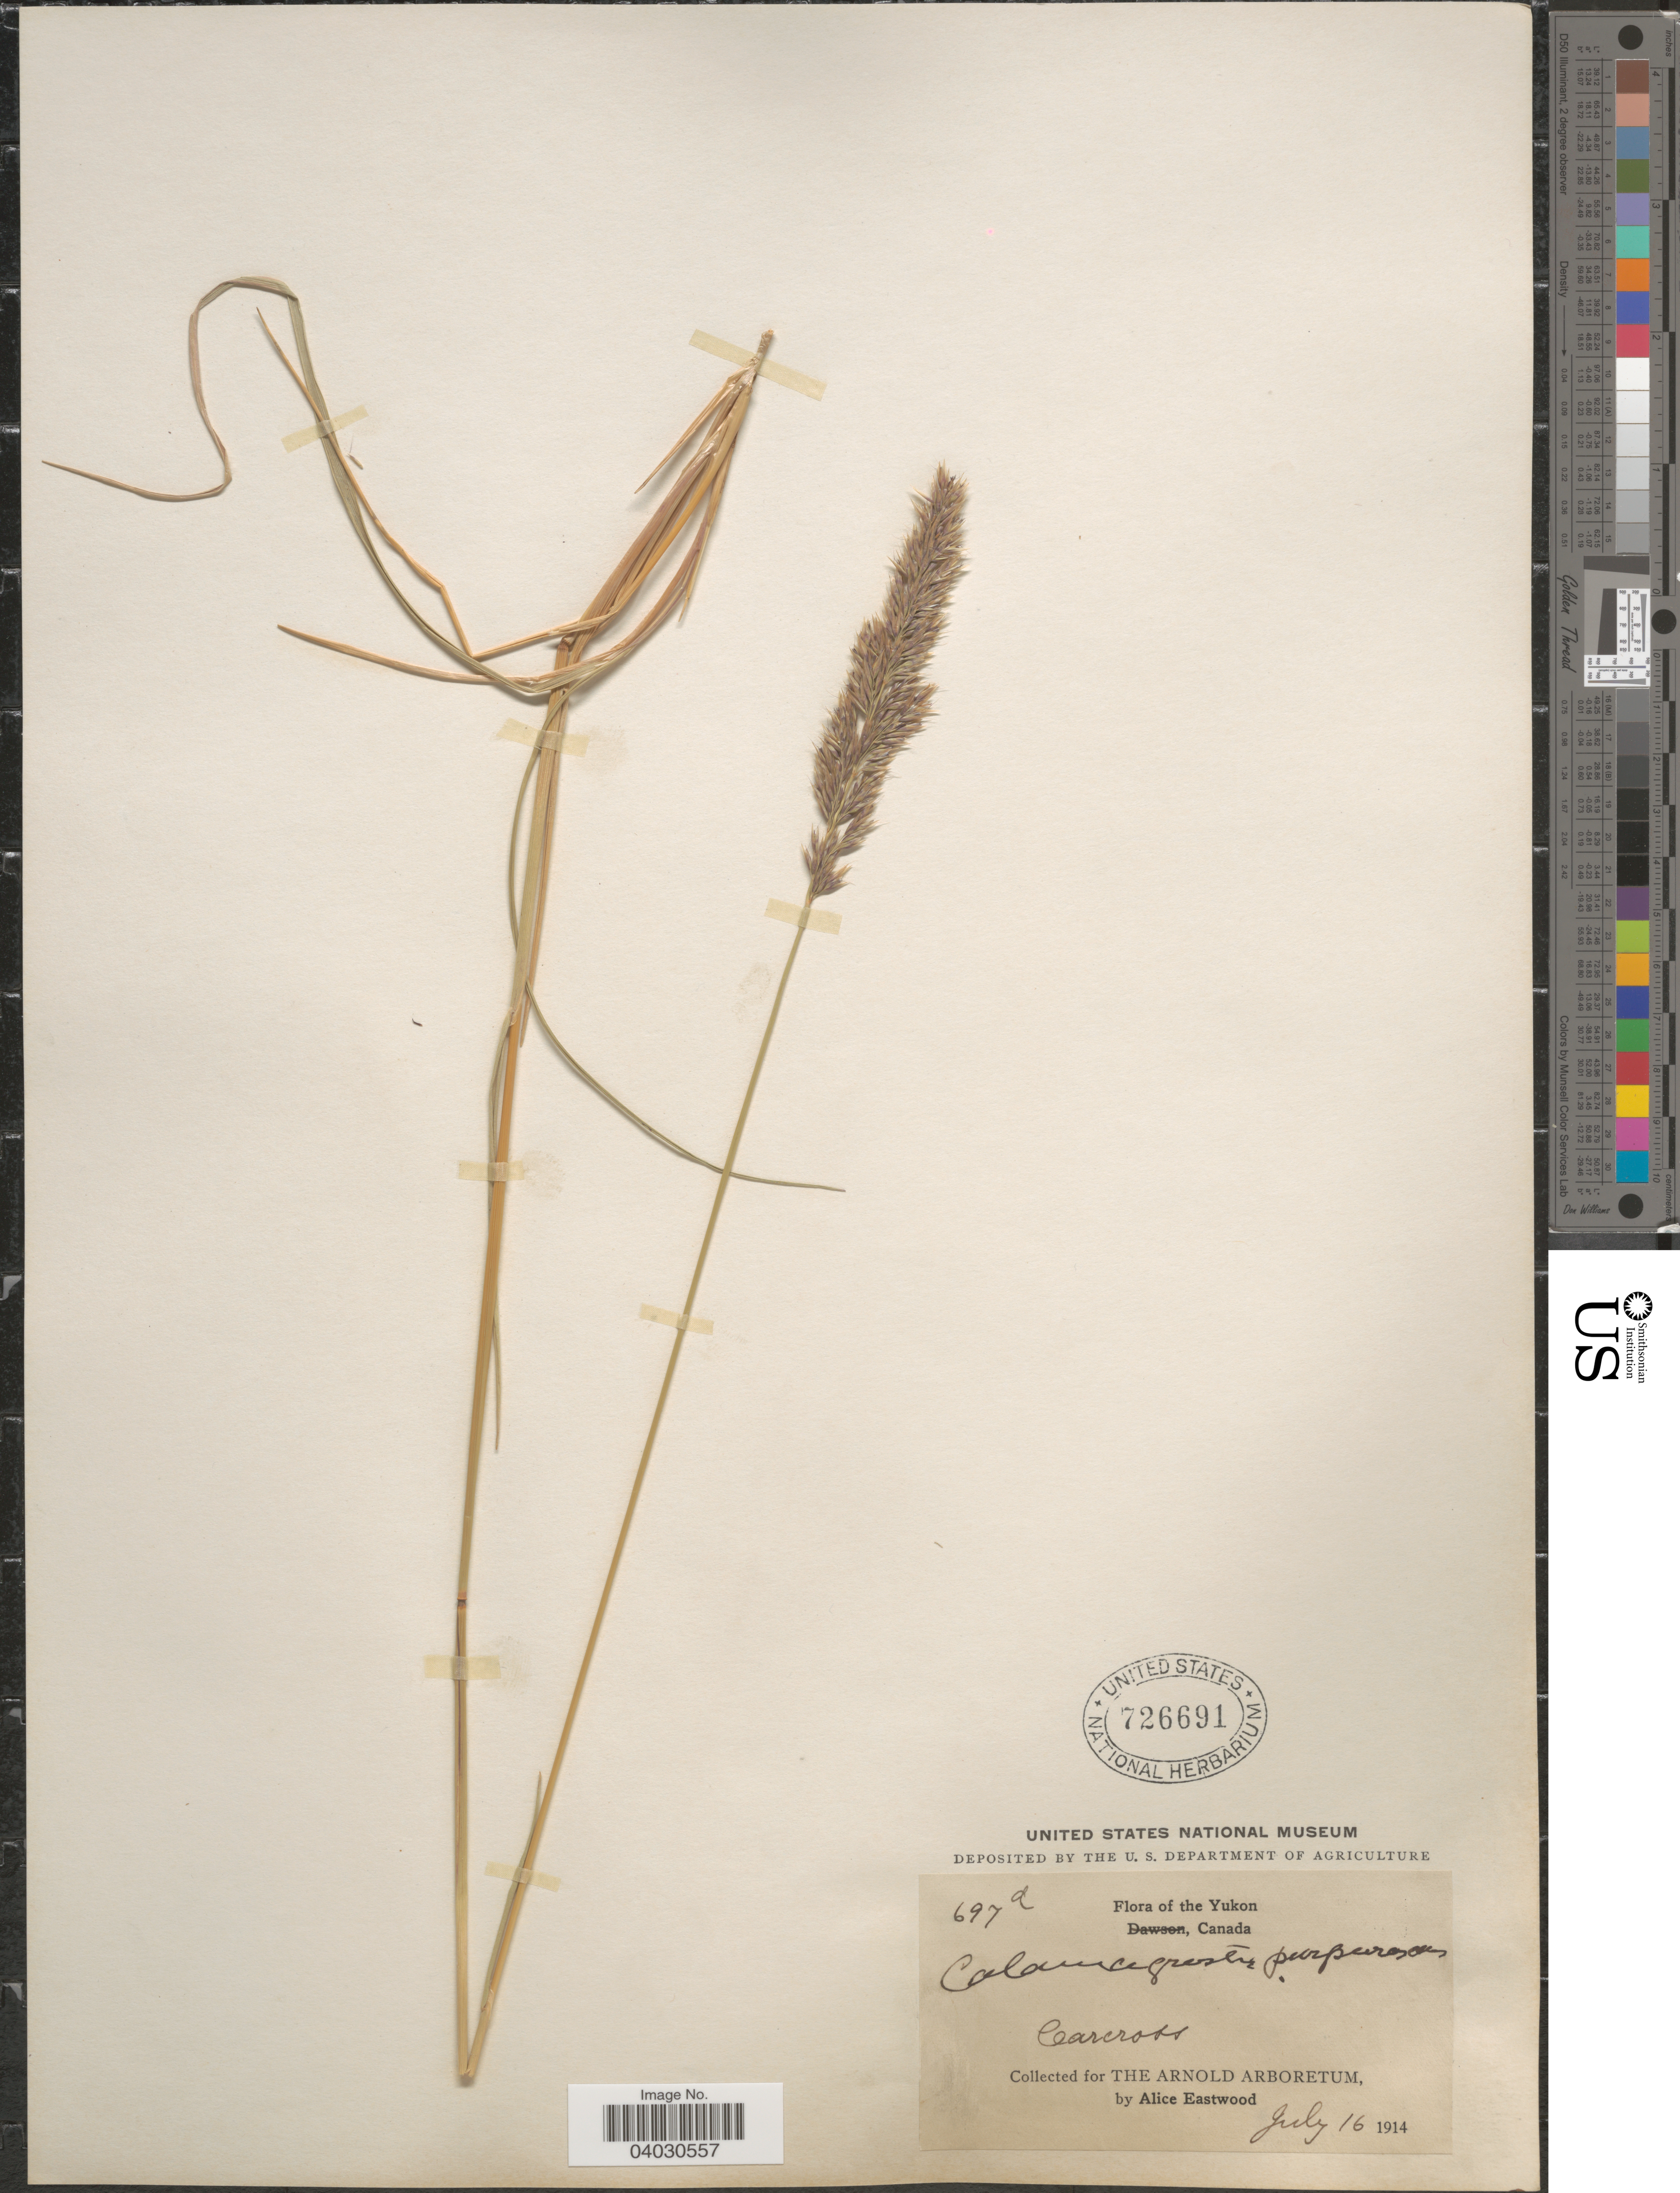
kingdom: Plantae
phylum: Tracheophyta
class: Liliopsida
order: Poales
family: Poaceae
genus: Calamagrostis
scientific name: Calamagrostis purpurascens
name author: R. Br.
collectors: A. Eastwood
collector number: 697d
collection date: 1914-07-16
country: Canada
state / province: Yukon Territory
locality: Yukon. Carcross.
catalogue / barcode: US 726691